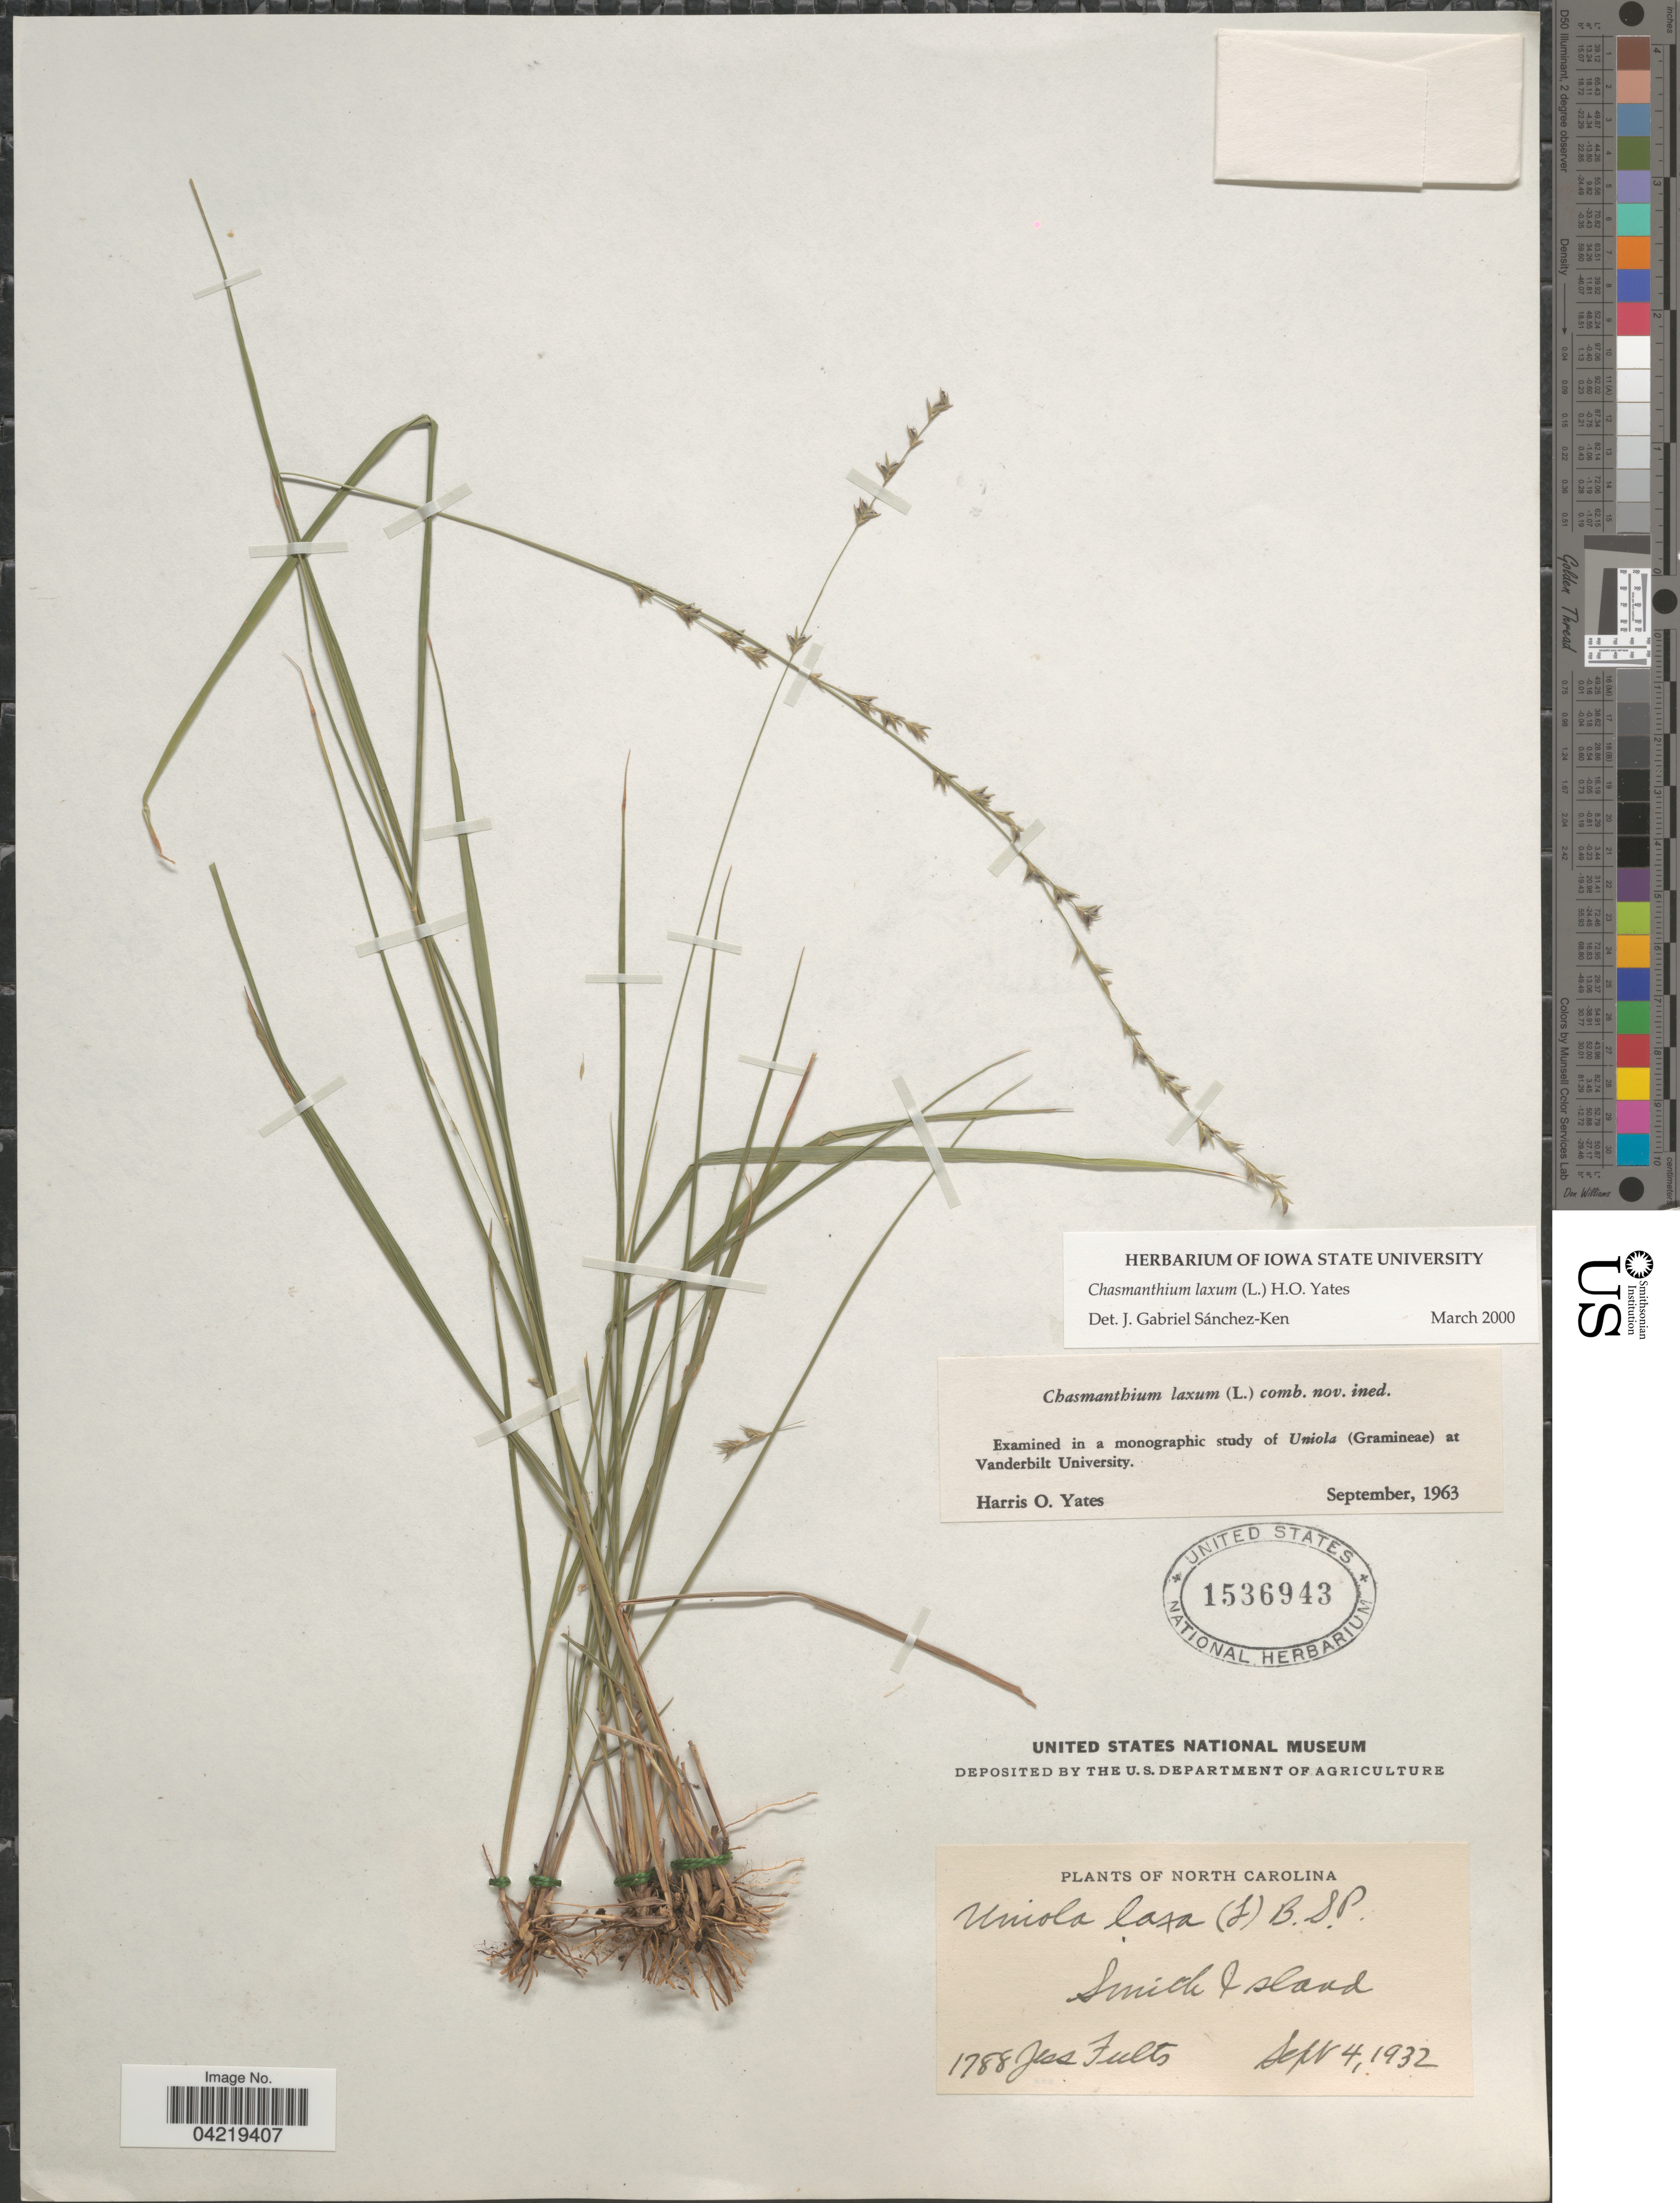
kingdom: Plantae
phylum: Tracheophyta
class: Liliopsida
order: Poales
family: Poaceae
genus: Chasmanthium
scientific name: Chasmanthium laxum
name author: (L.) H.O. Yates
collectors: J. Fults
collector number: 1788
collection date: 1932-09-04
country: United States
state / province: North Carolina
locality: Smith Island.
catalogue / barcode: US 1536943